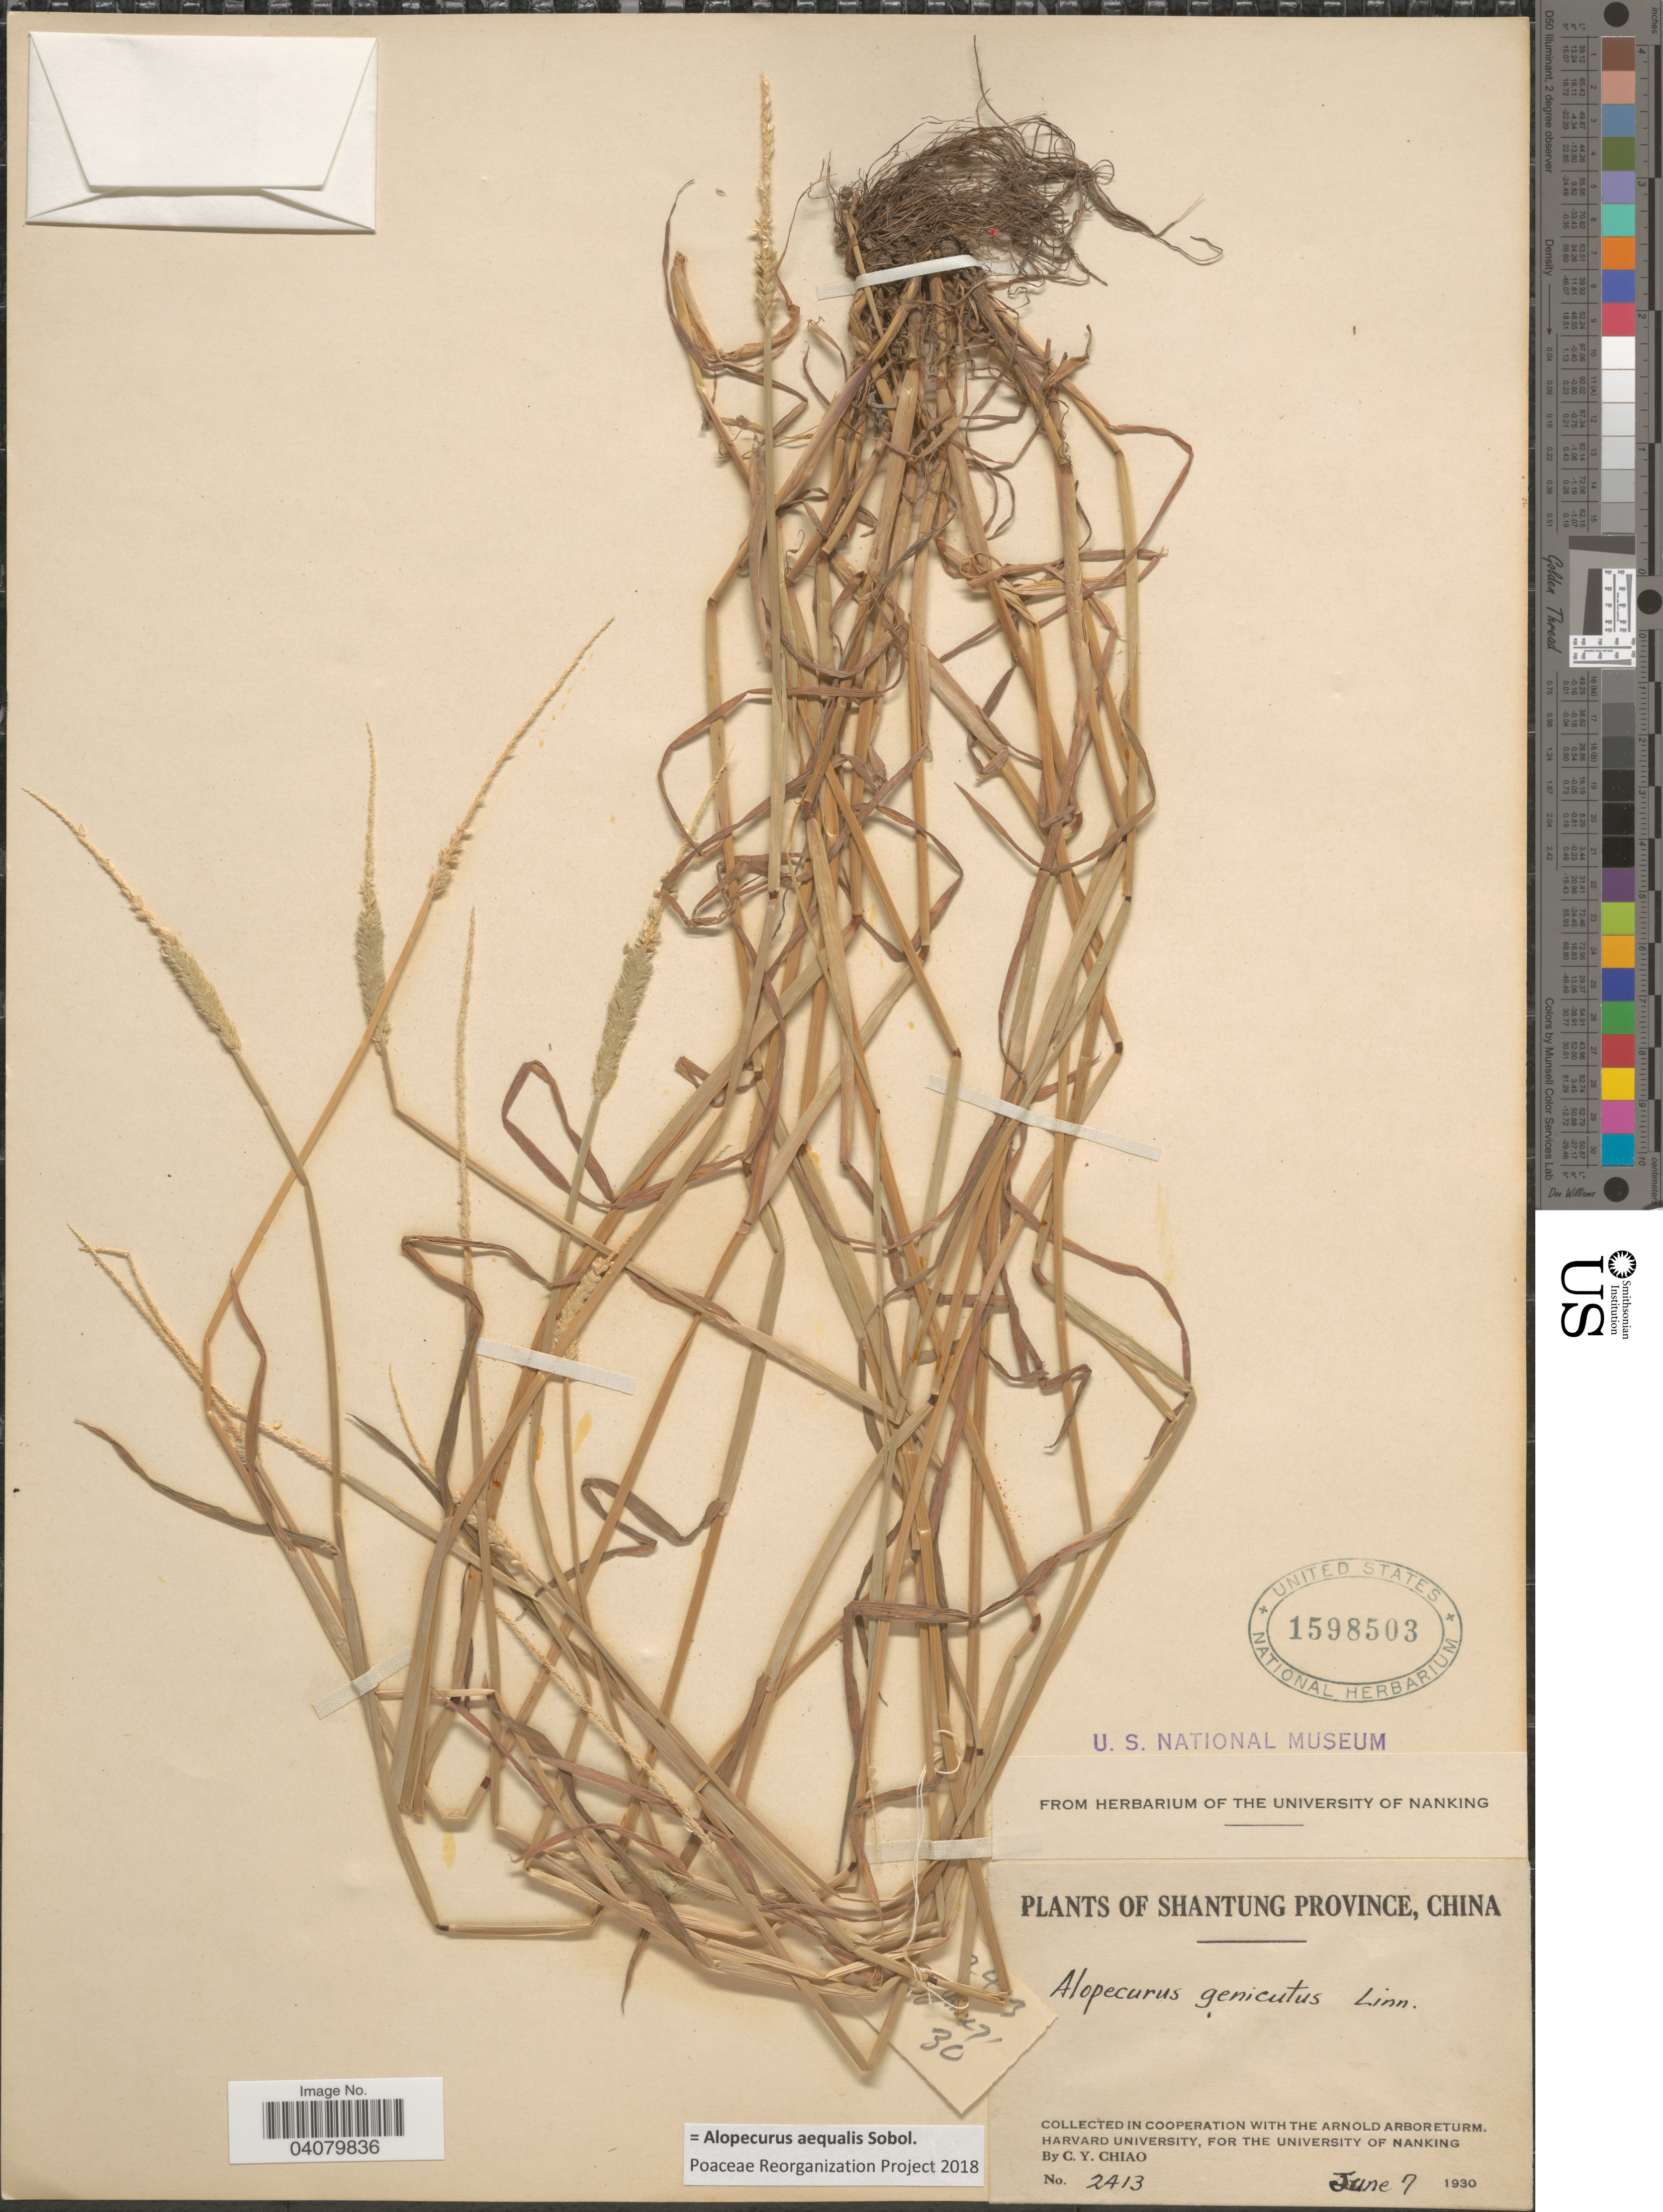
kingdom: Plantae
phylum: Tracheophyta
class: Liliopsida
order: Poales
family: Poaceae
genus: Alopecurus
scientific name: Alopecurus aequalis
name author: Sobol.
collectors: C. Y. Chiao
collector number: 2413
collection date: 1930-06-07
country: China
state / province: Shandong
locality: Shantung Province.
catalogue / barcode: US 1598503